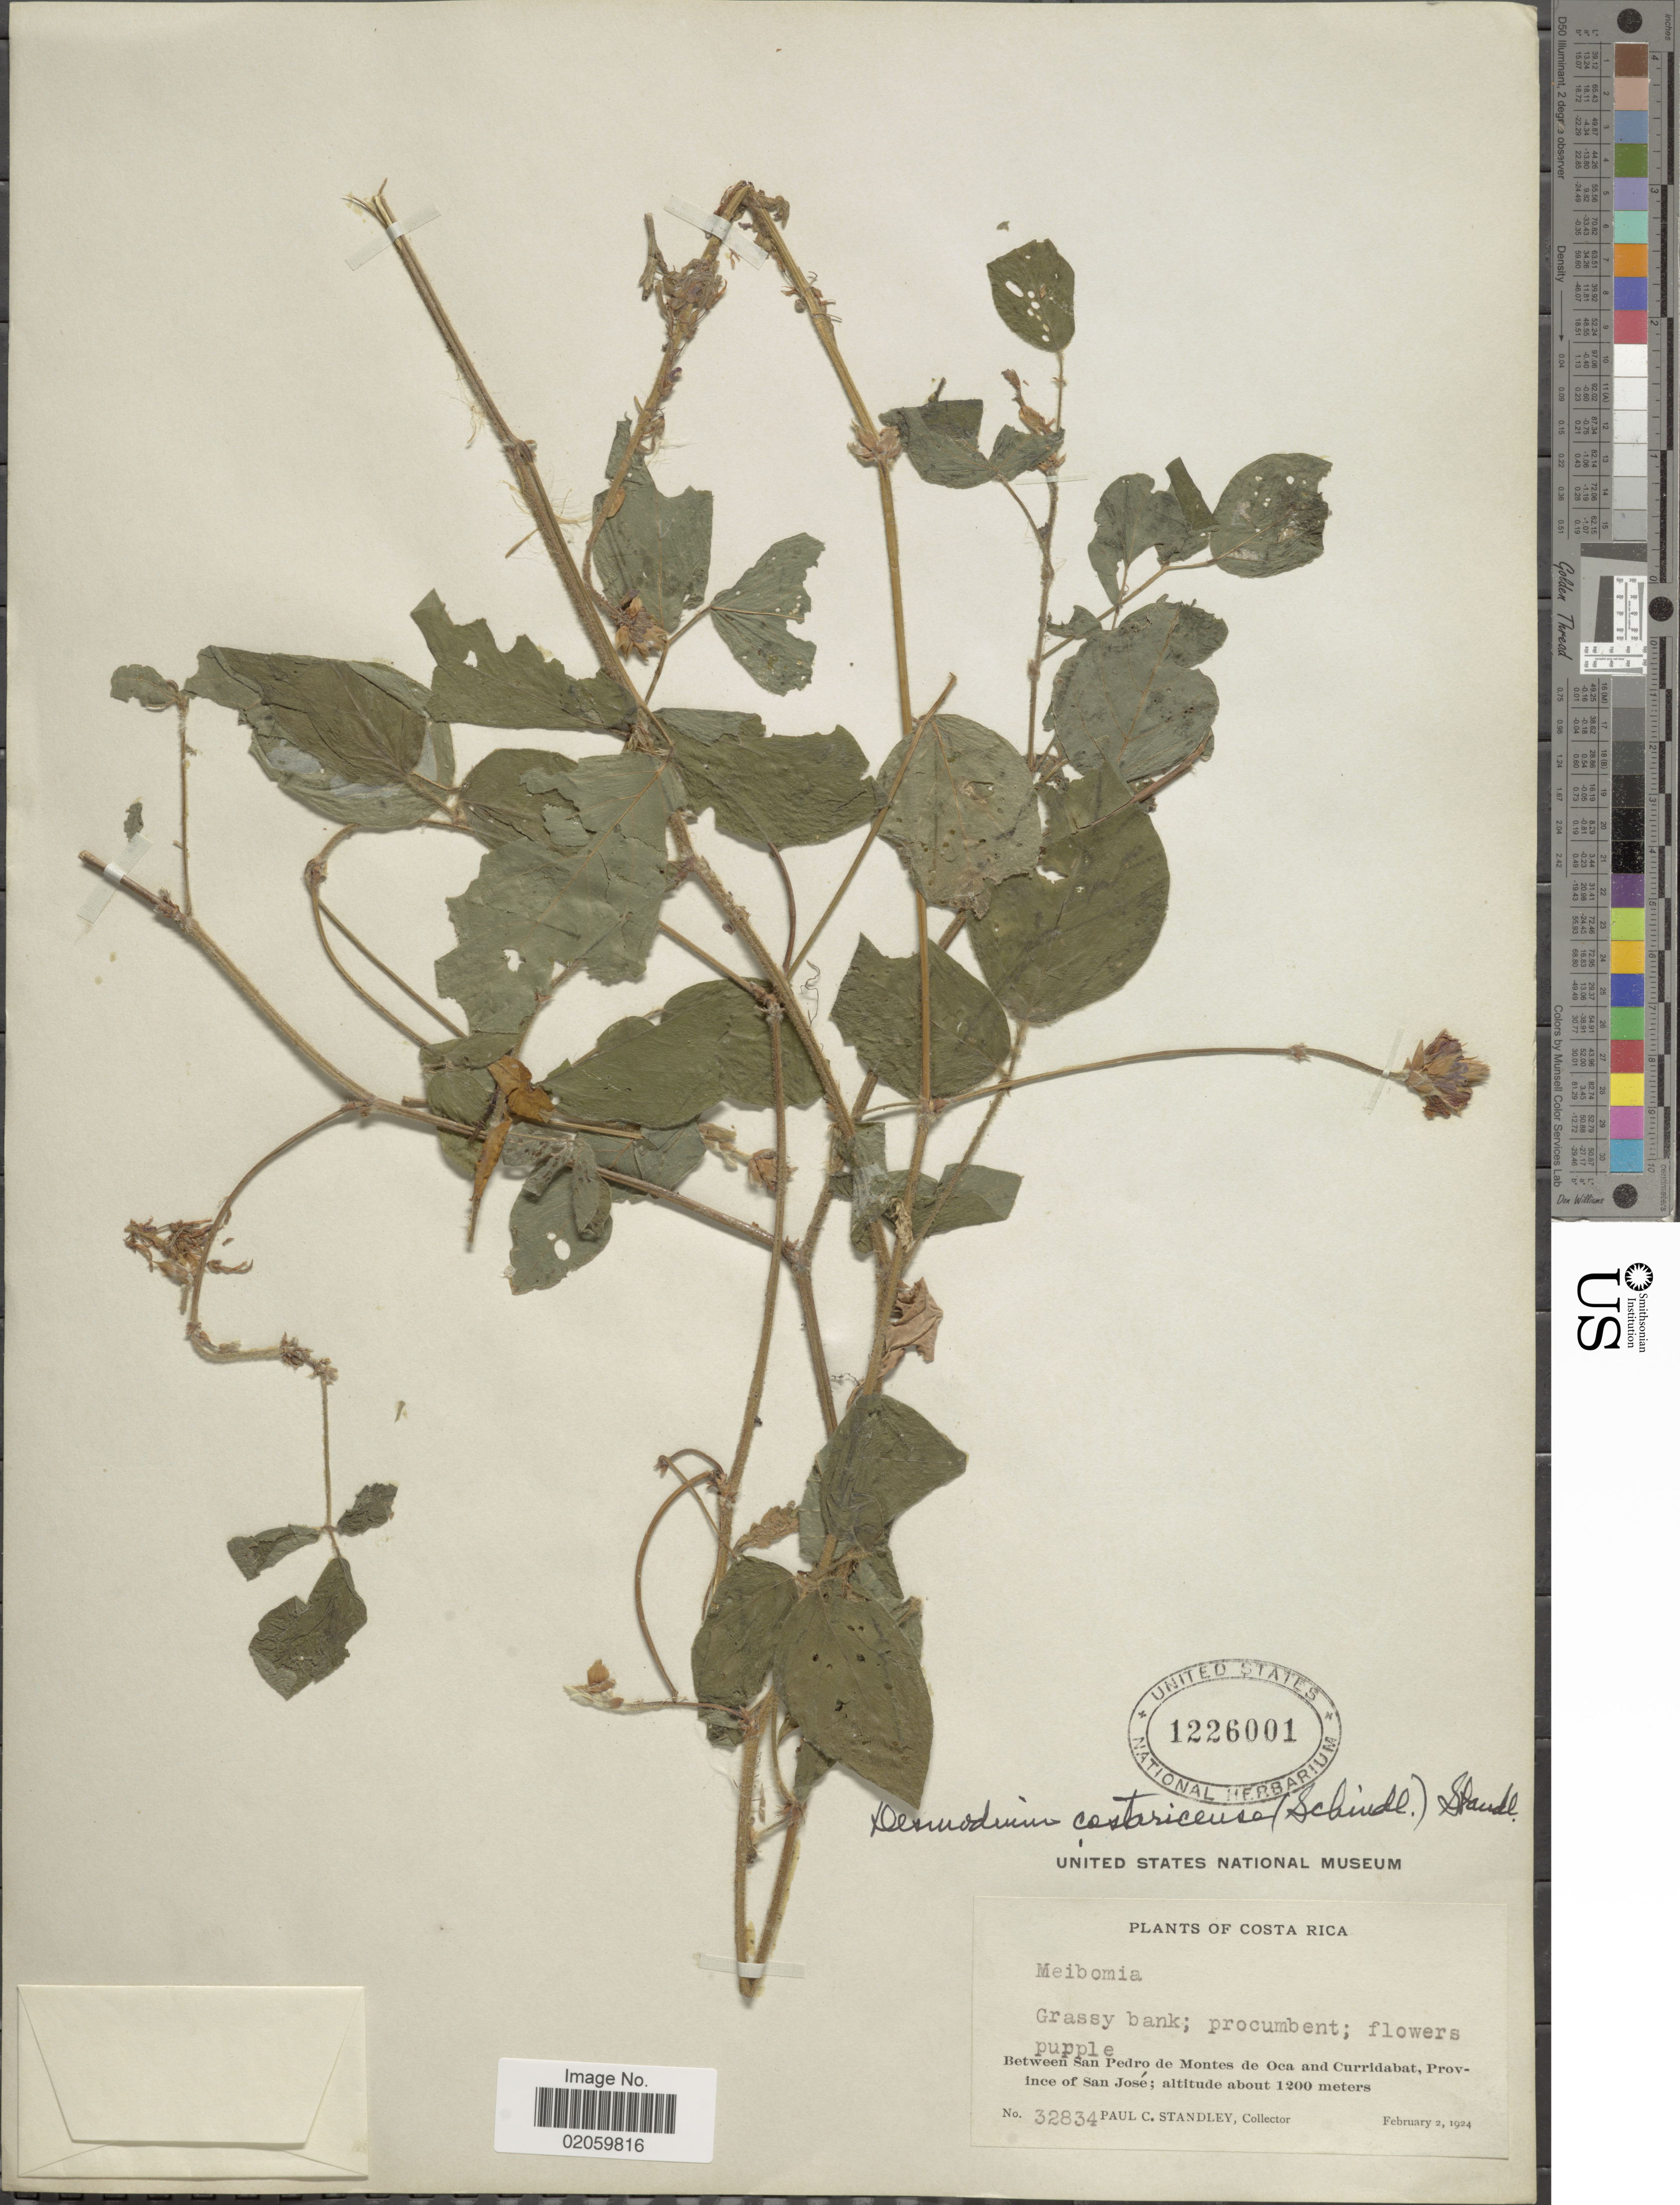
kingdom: Plantae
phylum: Tracheophyta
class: Magnoliopsida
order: Fabales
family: Fabaceae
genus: Desmodium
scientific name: Desmodium maxonii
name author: (Standl.) Standl.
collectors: P. C. Standley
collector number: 32834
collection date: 1924-02-02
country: Costa Rica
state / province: San José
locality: Between San Pedro de Montes de Oca and Curridabat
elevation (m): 1200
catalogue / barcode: US 1226001